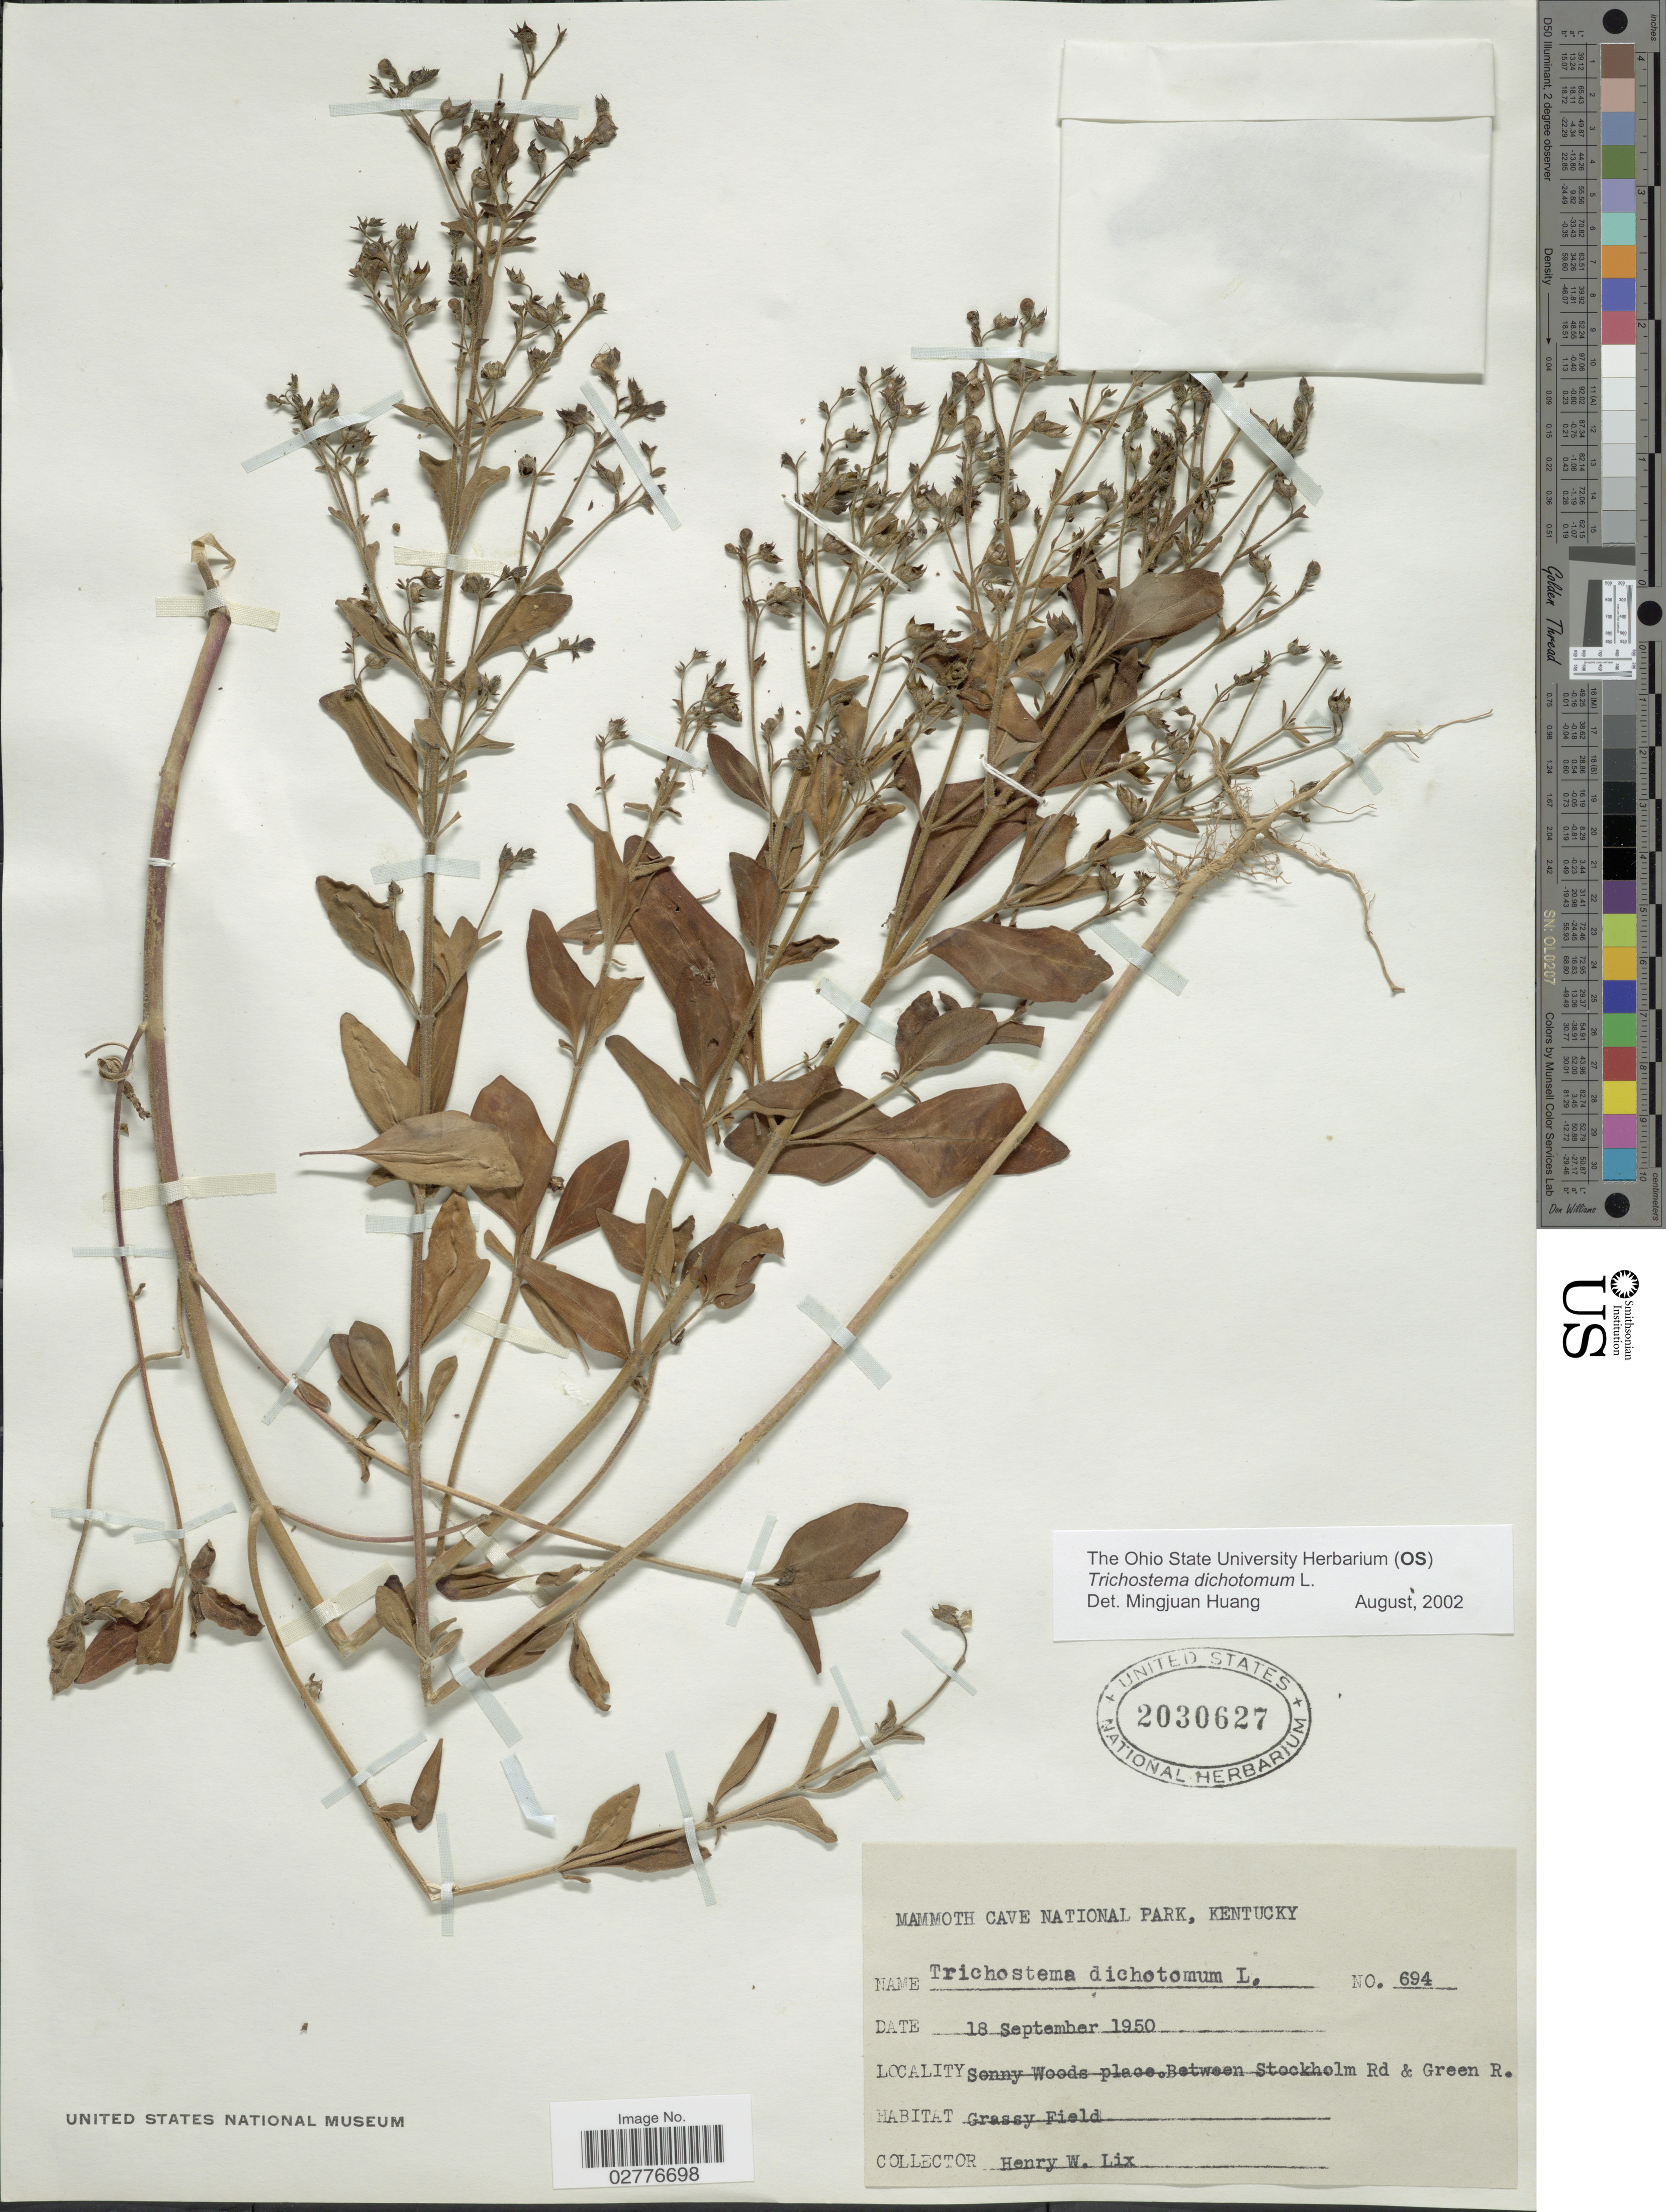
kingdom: Plantae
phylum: Tracheophyta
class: Magnoliopsida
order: Lamiales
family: Lamiaceae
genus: Trichostema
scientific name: Trichostema dichotomum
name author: L.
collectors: H. W. Lix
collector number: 694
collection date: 1950-09-18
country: United States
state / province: Kentucky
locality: Mammoth Cave National Park. Sonny Woods place. Between Stockholm Rd & Green R.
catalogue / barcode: US 2030627